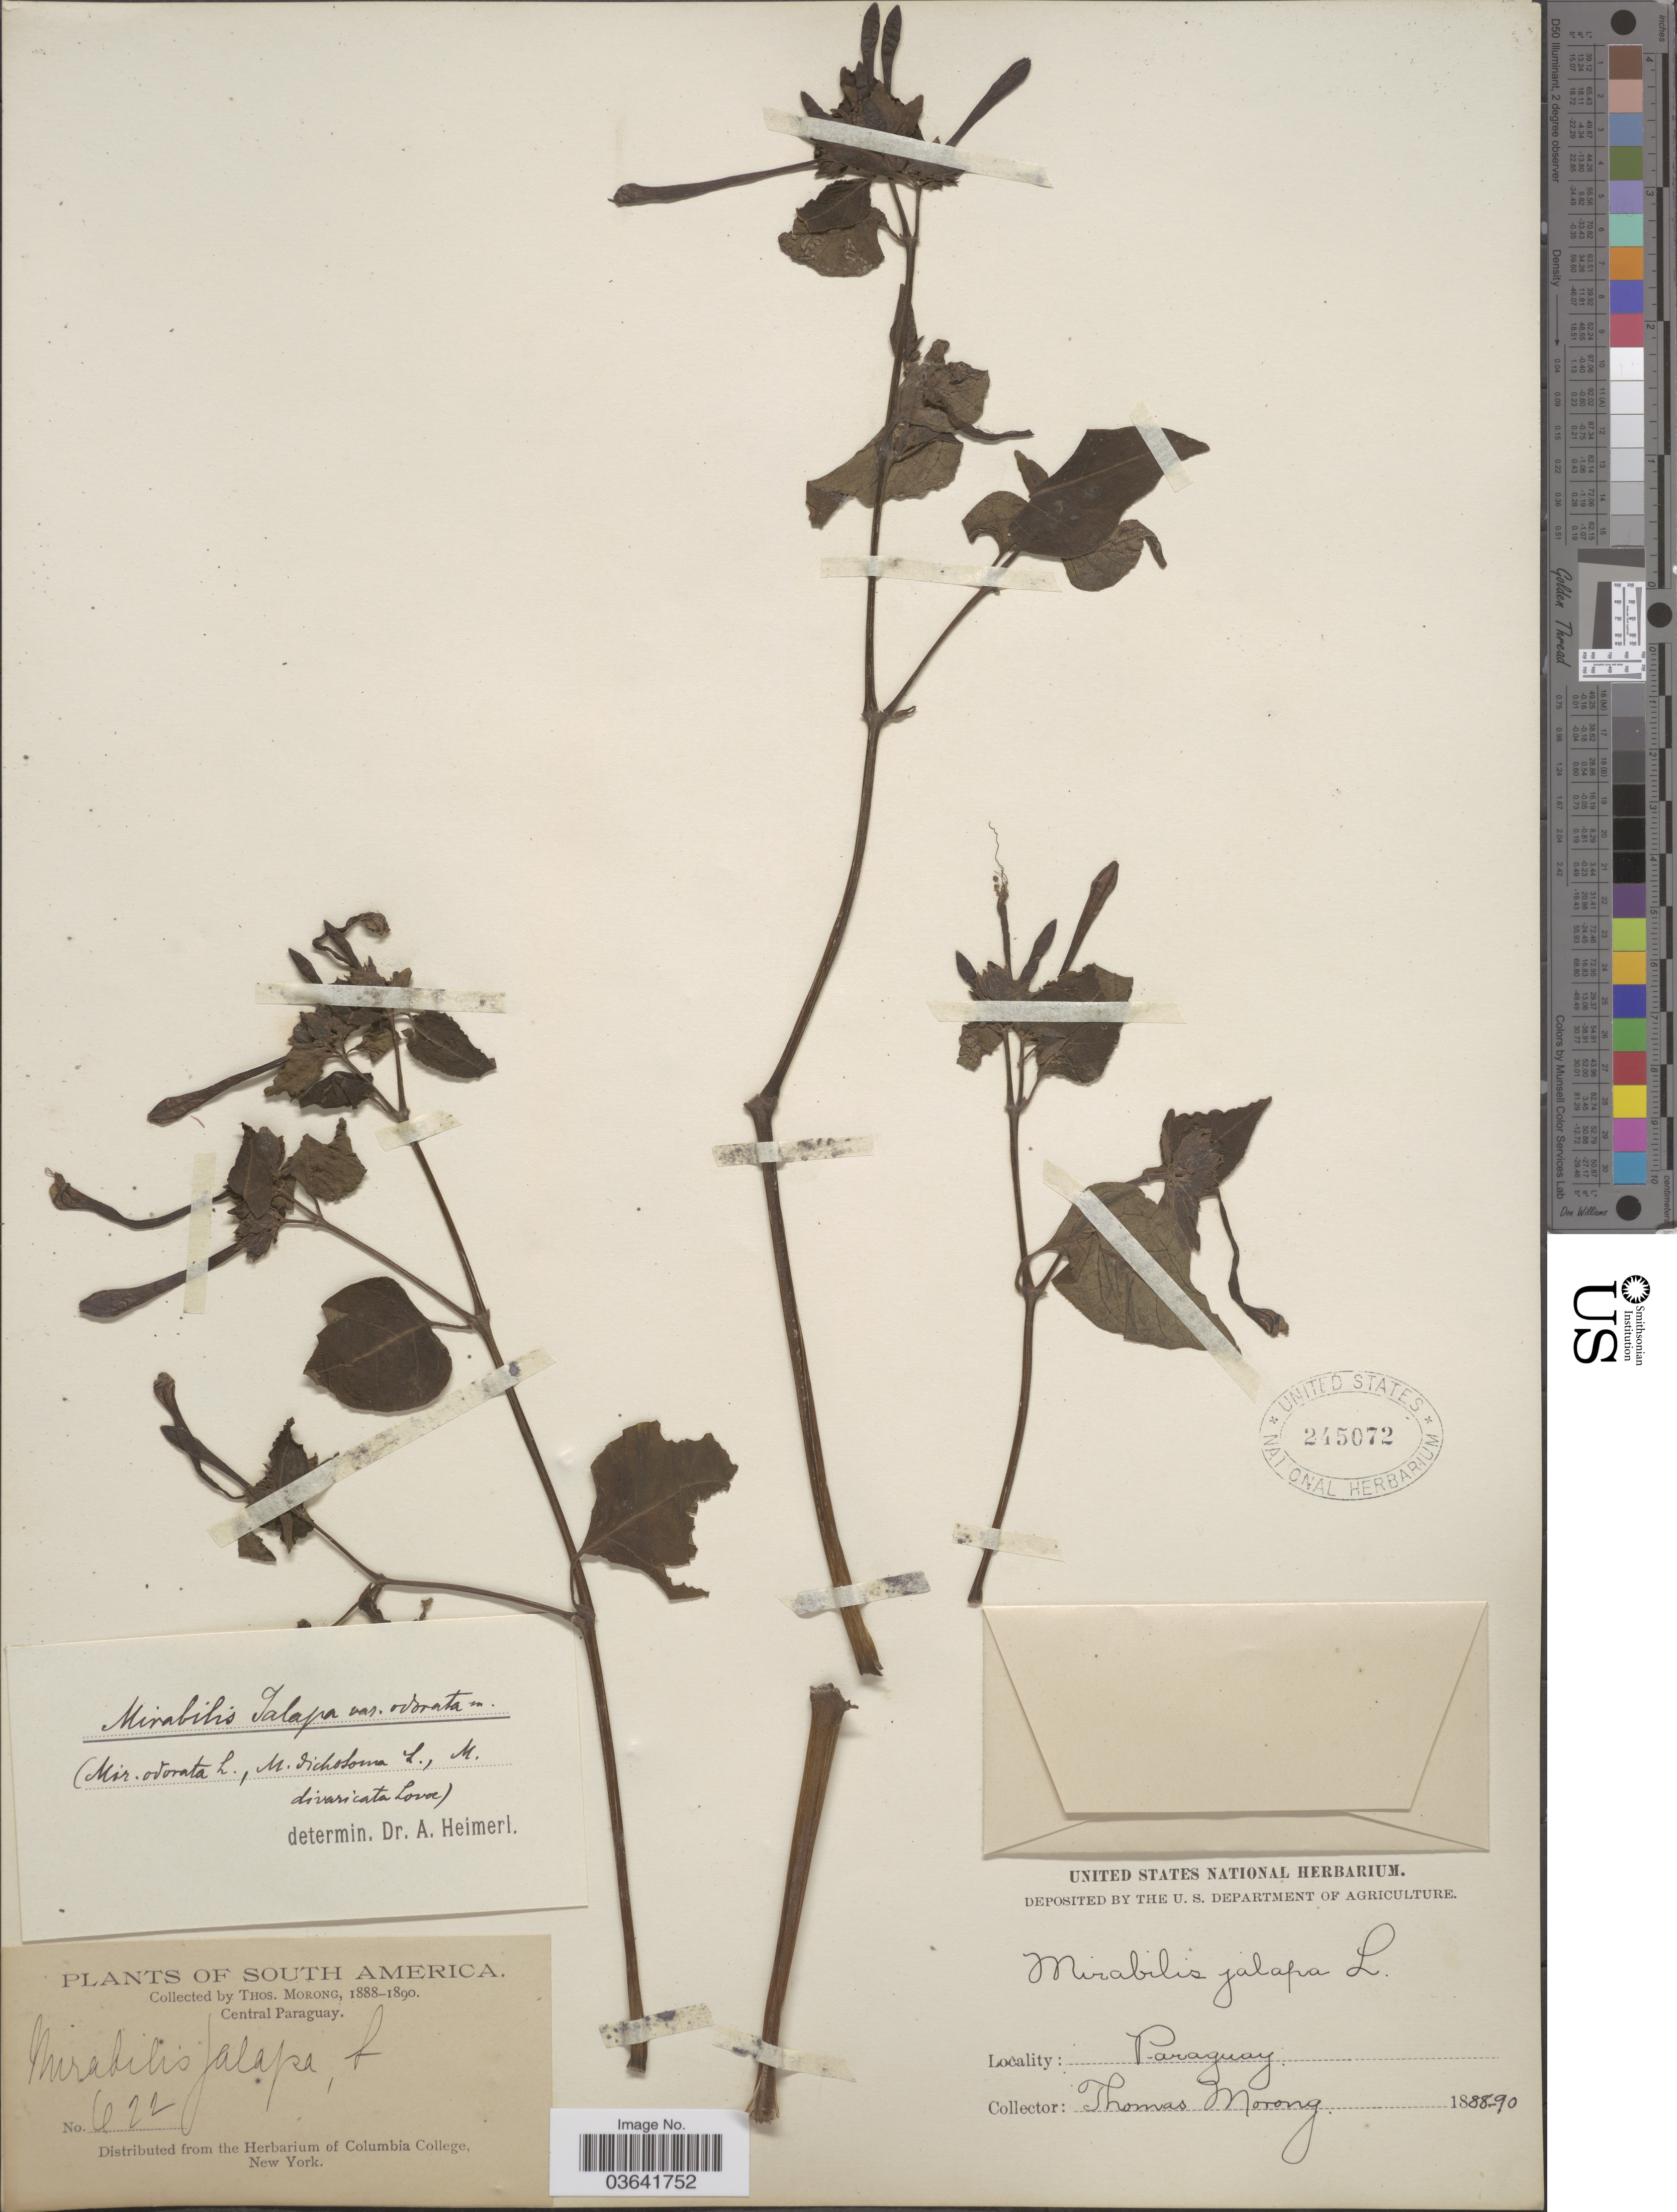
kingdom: Plantae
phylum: Tracheophyta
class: Magnoliopsida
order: Caryophyllales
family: Nyctaginaceae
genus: Mirabilis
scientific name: Mirabilis jalapa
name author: L.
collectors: ex herb. T. Morong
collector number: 622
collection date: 1888/1890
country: Paraguay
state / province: Central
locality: Central Paraguay.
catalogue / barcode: US 245072